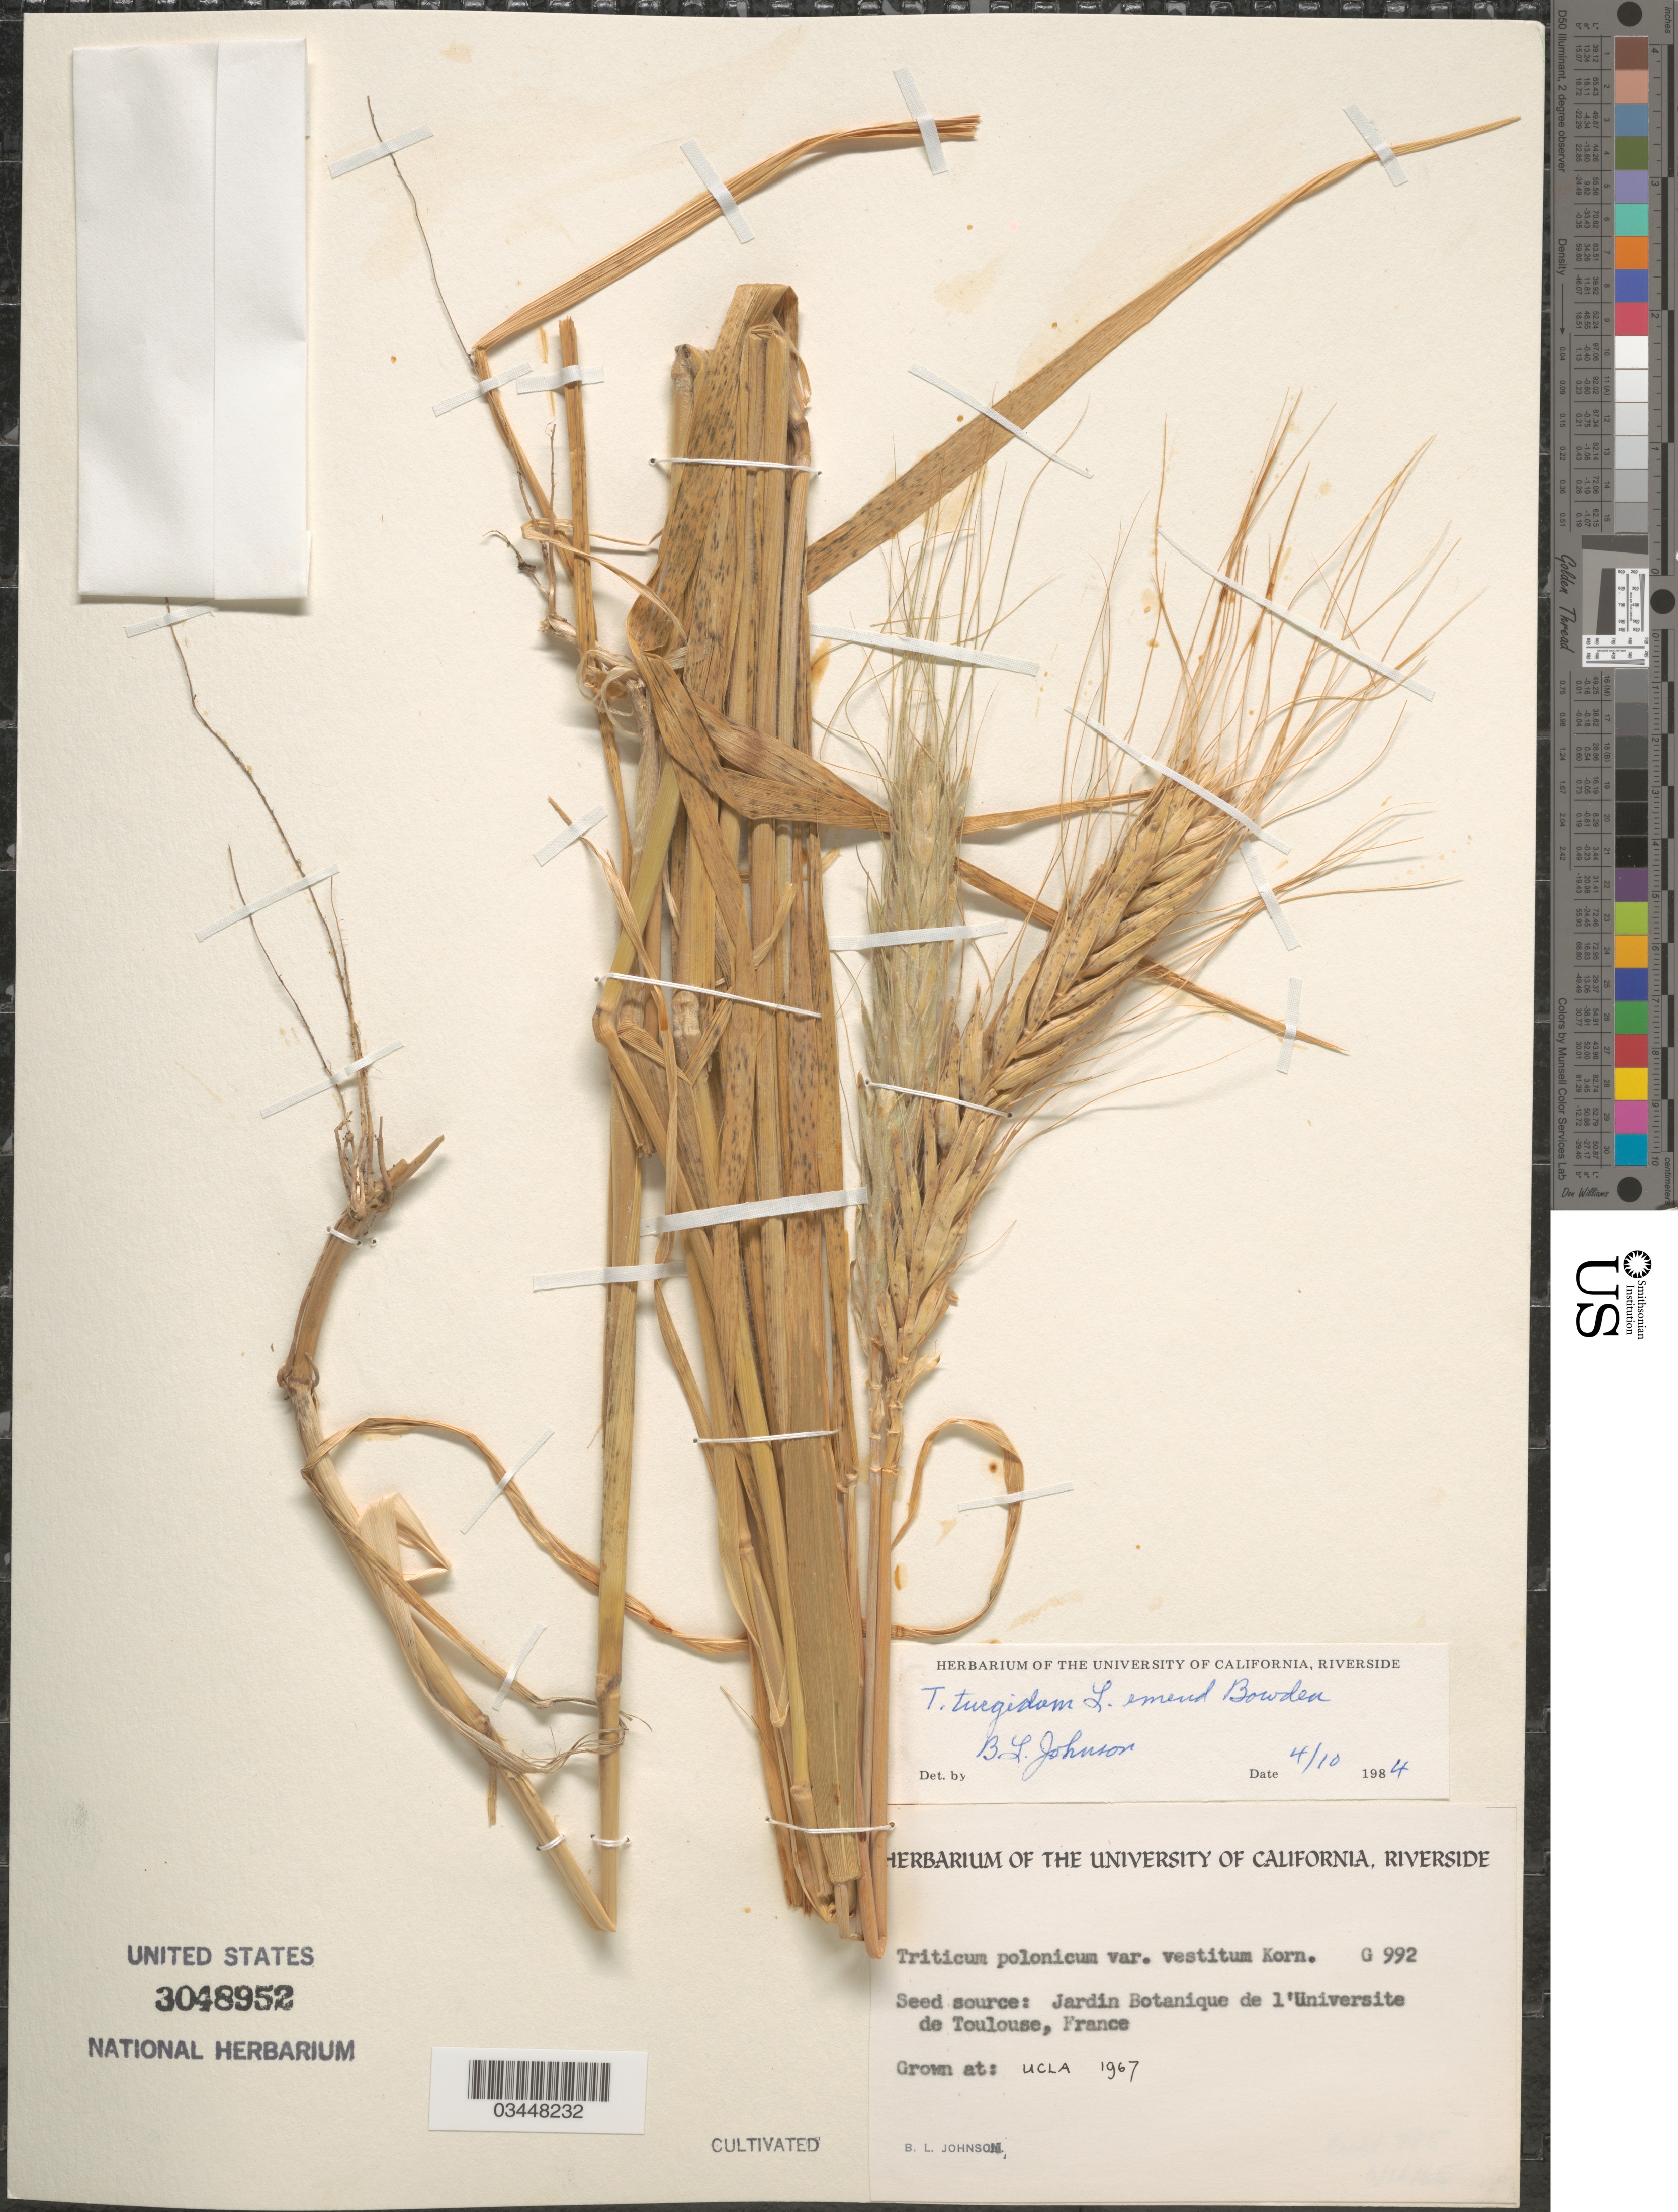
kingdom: Plantae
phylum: Tracheophyta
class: Liliopsida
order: Poales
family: Poaceae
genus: Triticum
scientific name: Triticum polonicum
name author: L.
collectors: B. Johnson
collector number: G992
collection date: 1967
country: United States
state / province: California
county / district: Los Angeles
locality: UCLA.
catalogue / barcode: US 3048952